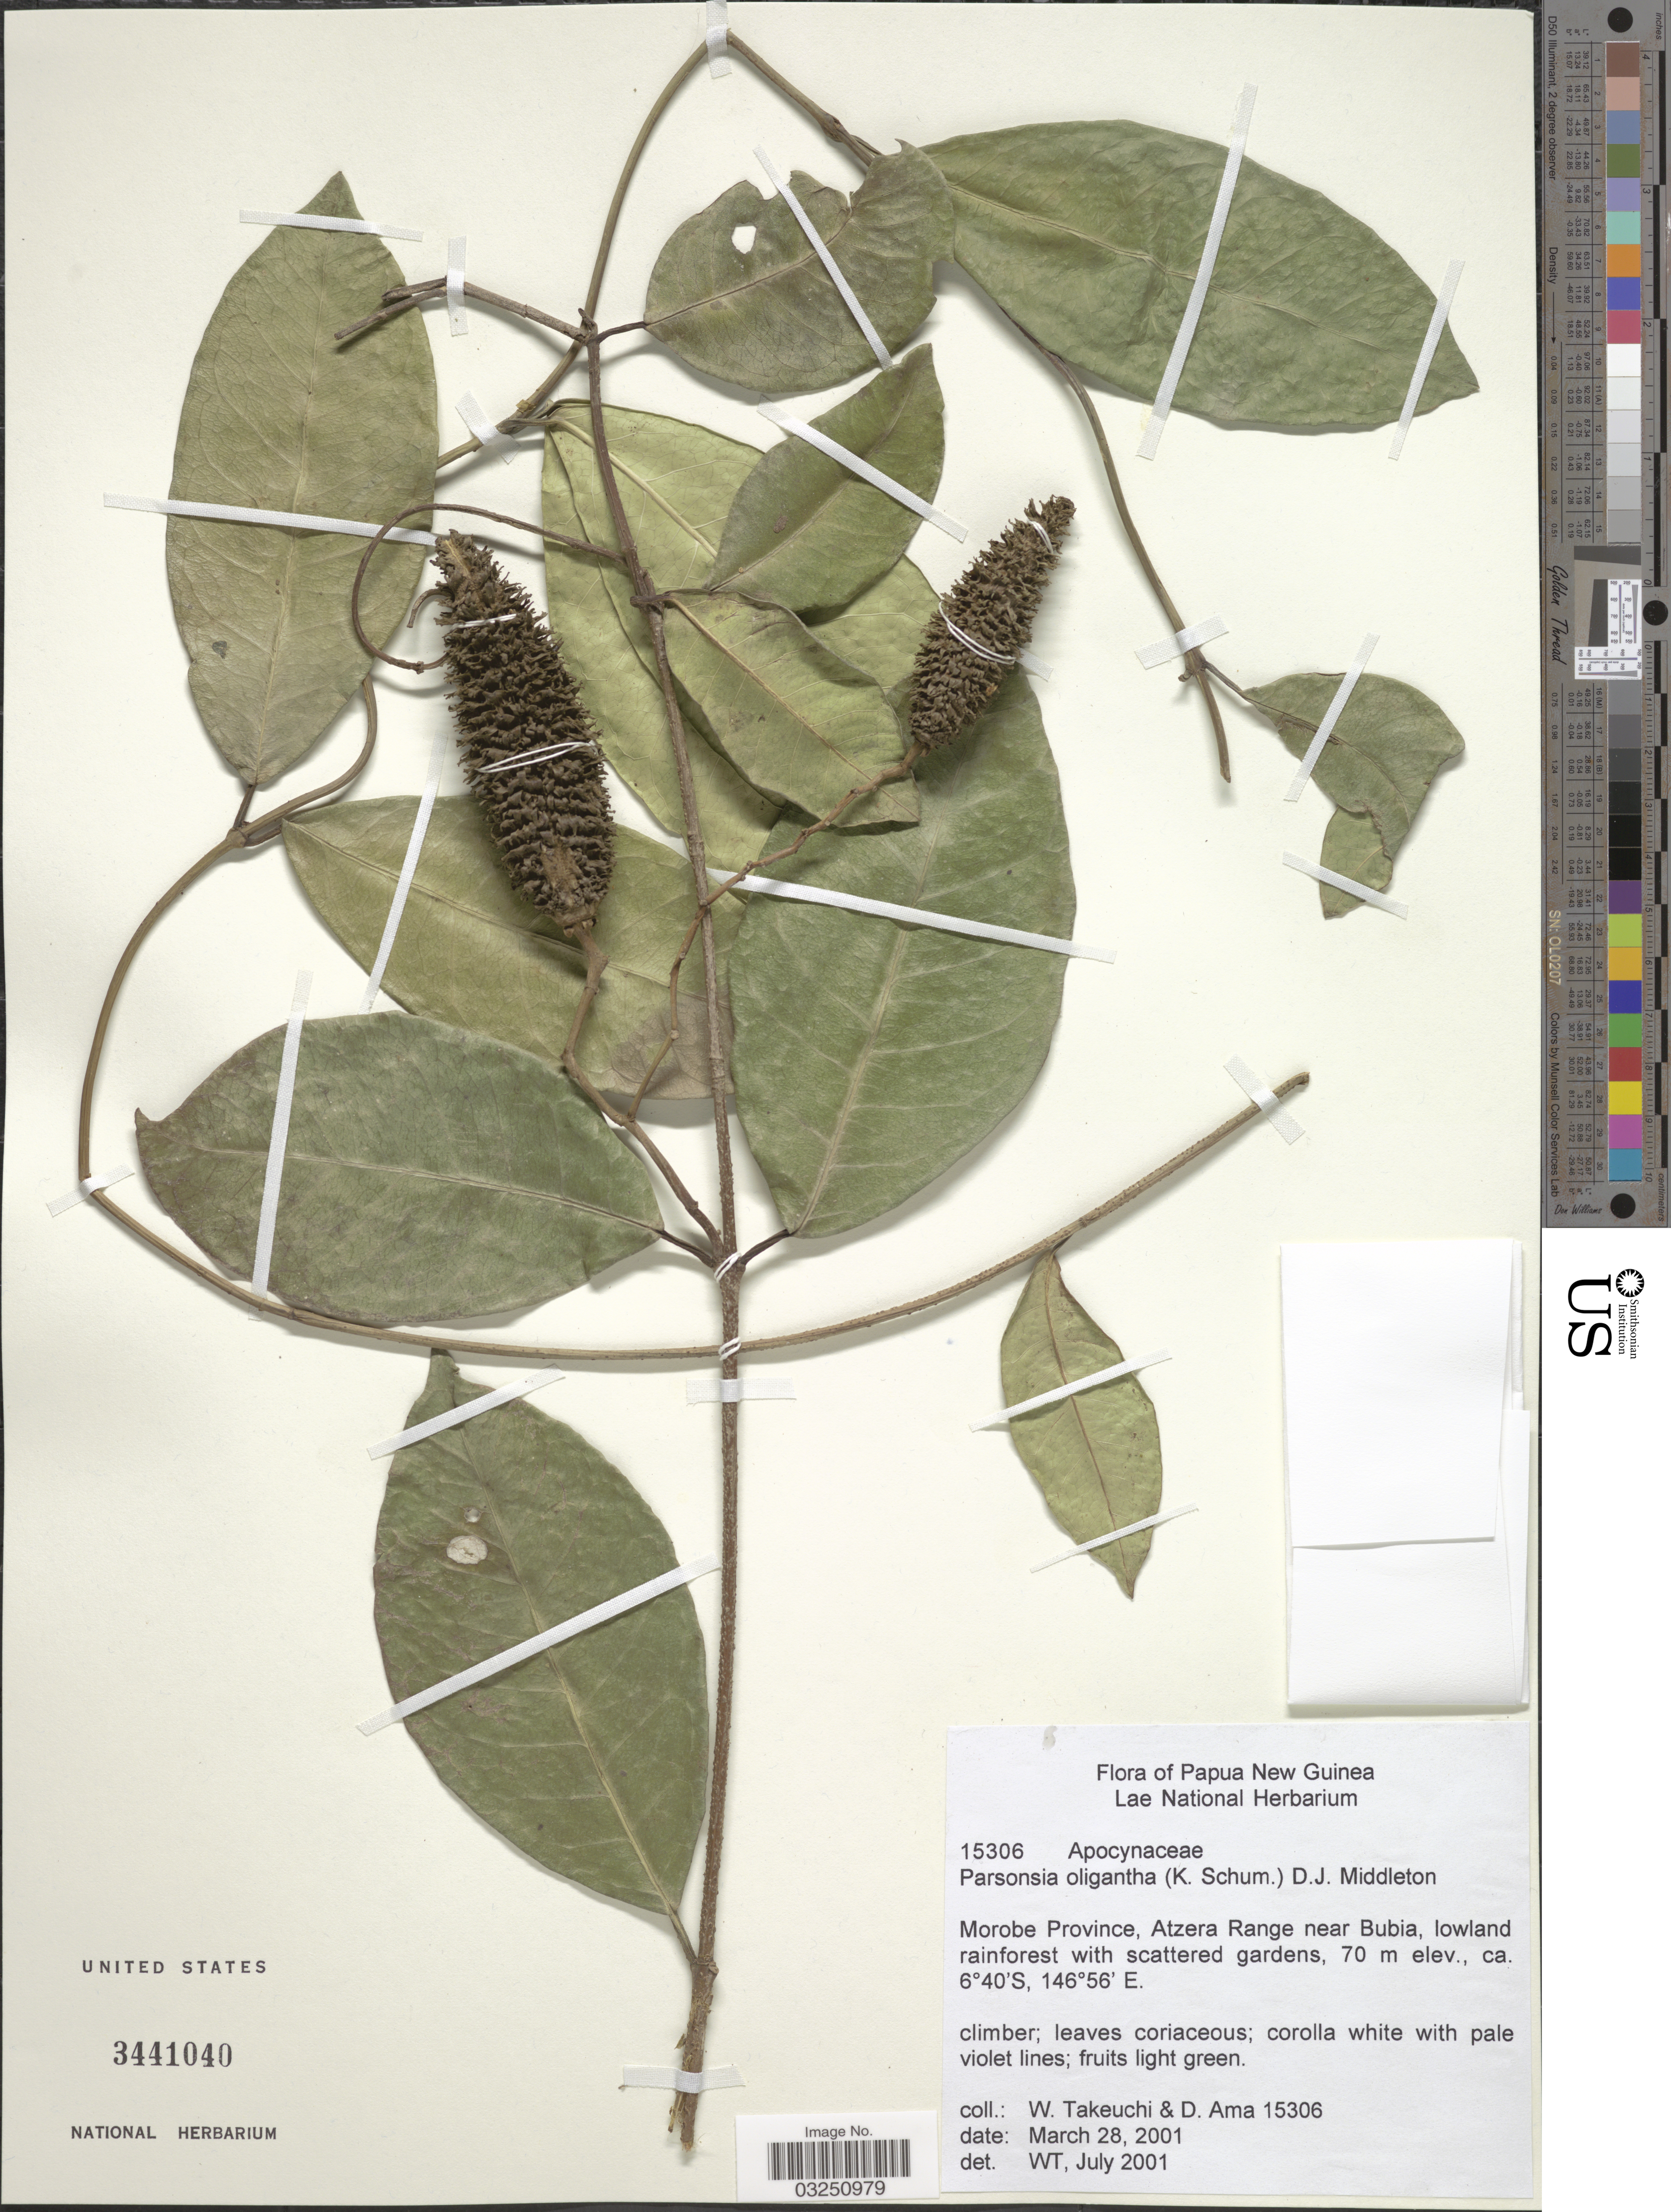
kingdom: Plantae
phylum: Tracheophyta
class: Magnoliopsida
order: Myrtales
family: Lythraceae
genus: Parsonsia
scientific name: Parsonsia oligantha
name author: (K. Schum.) Mabb.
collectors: W. Takeuchi & D. Ama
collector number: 15306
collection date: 2001-03-28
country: Papua New Guinea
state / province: Morobe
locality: Morobe Province, Atzera Range near Bubia.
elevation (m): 70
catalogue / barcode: US 3441040